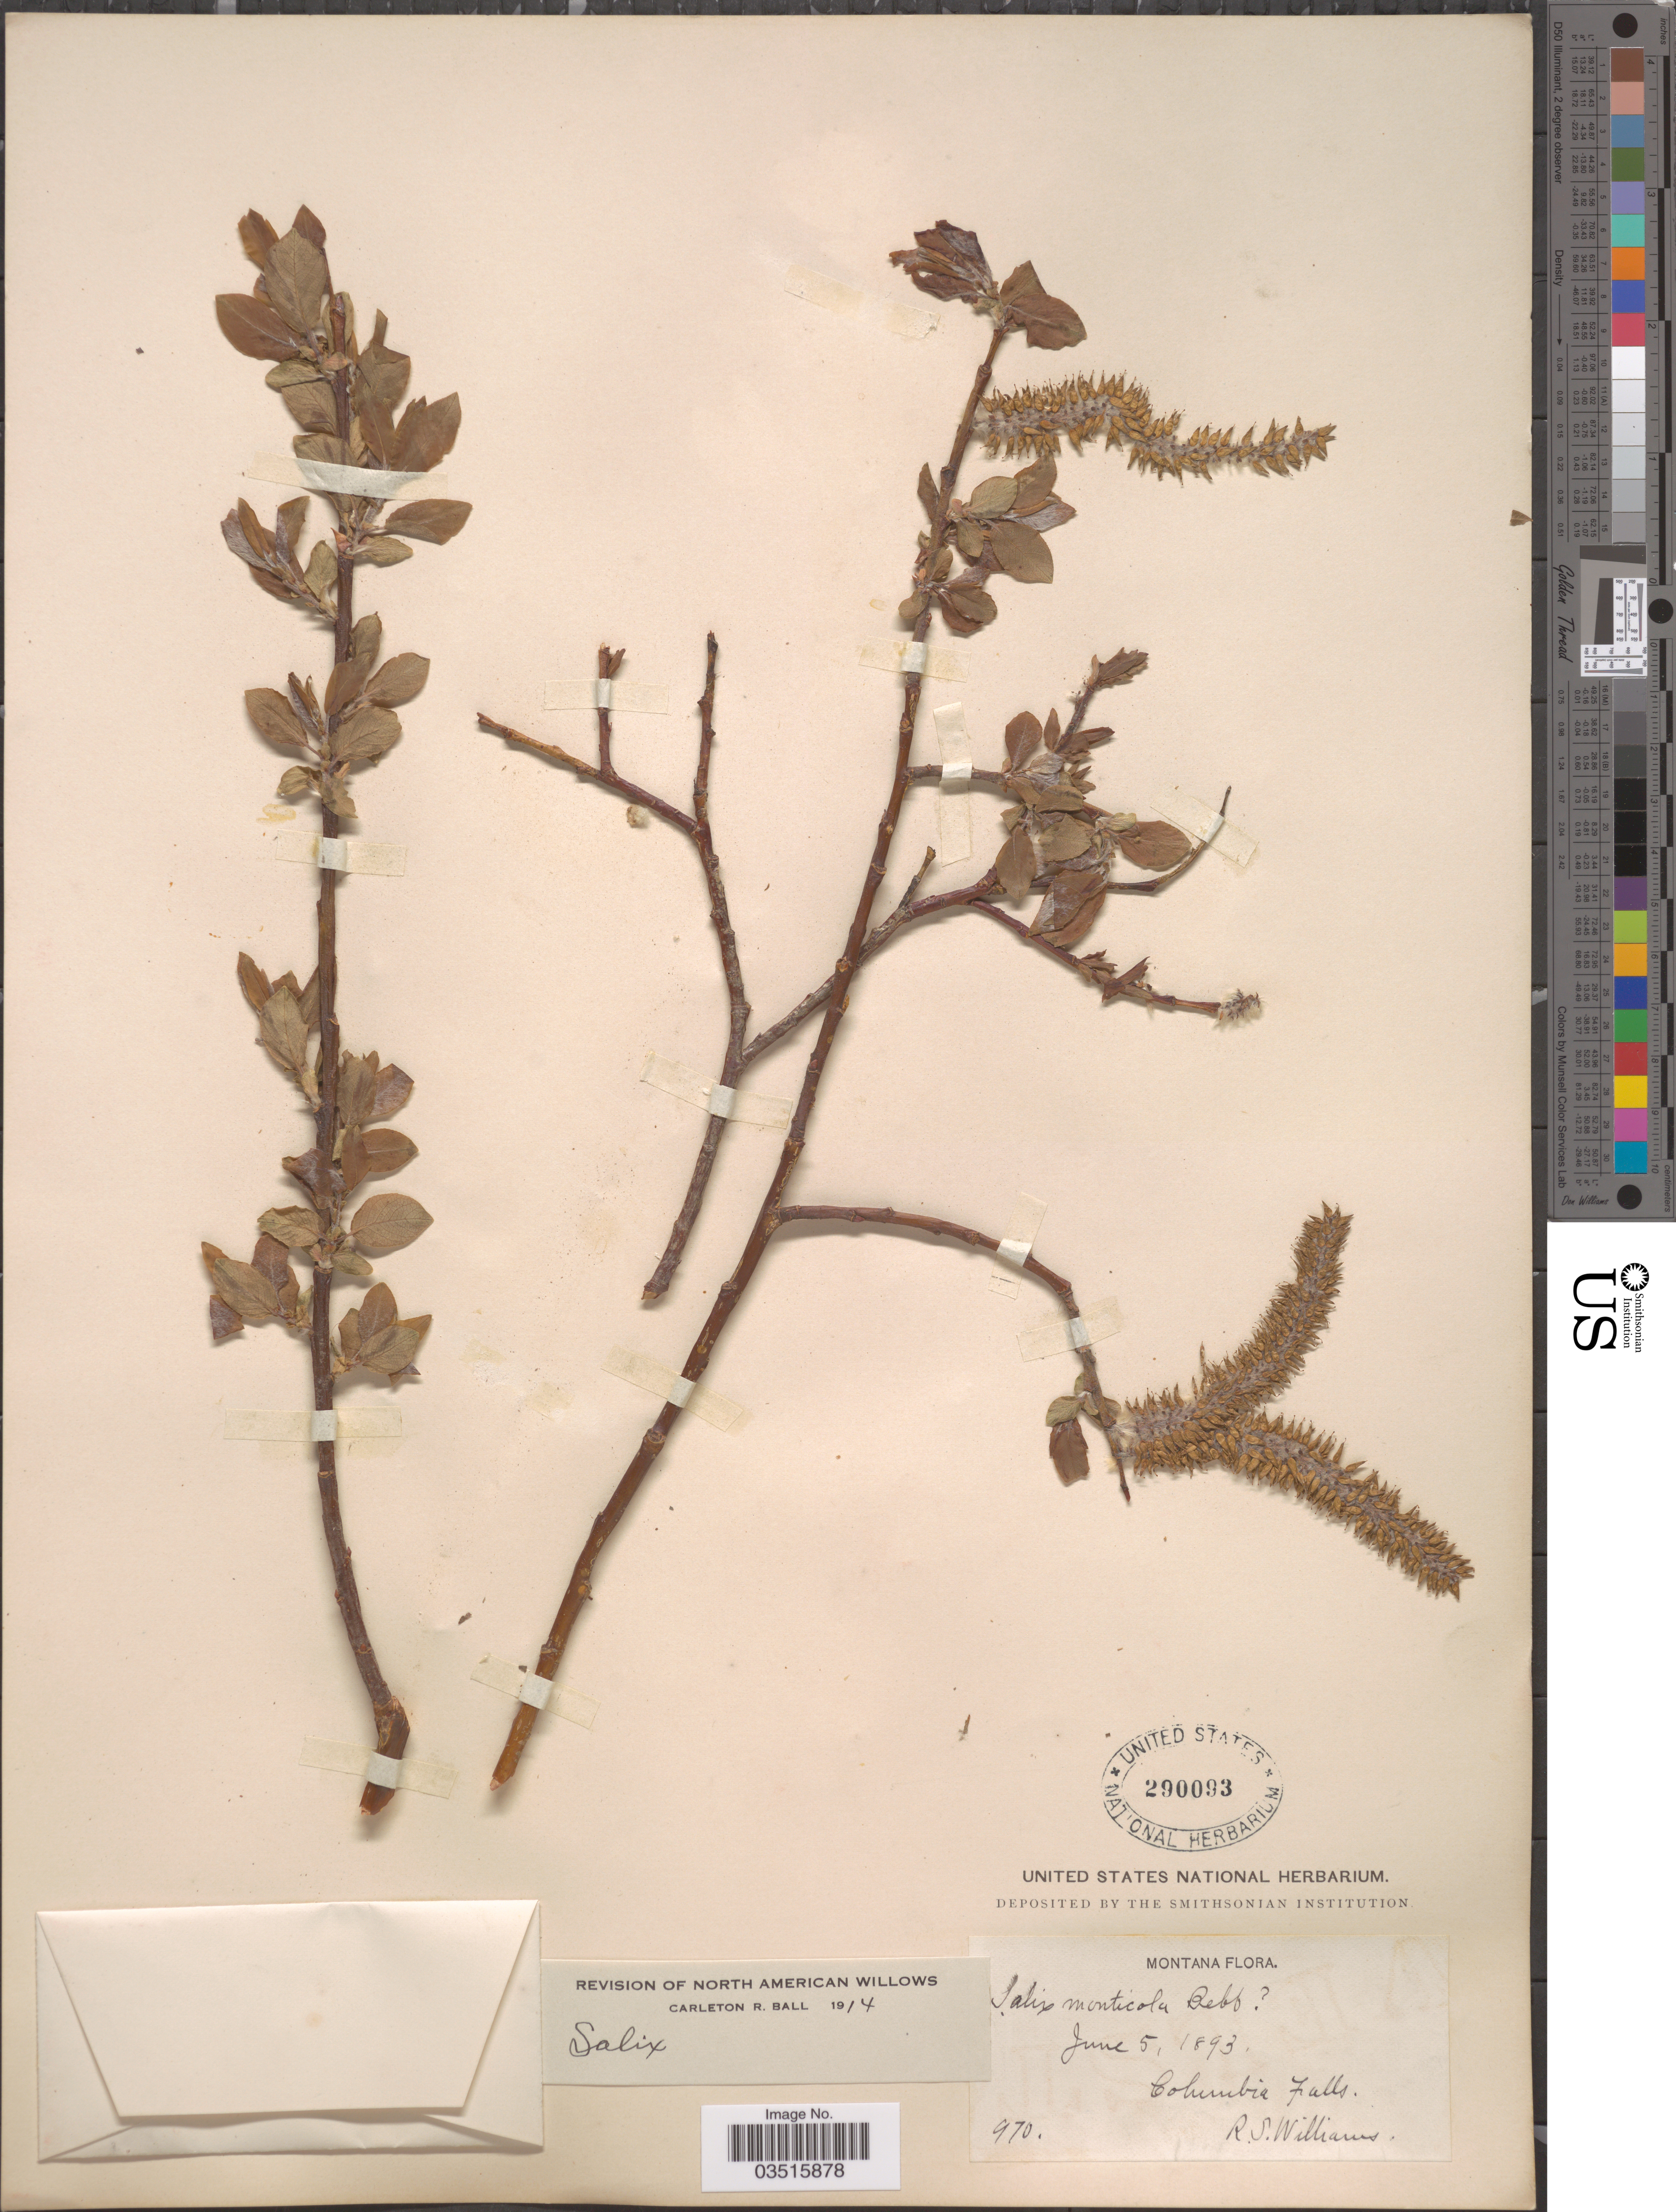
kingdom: Plantae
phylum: Tracheophyta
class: Magnoliopsida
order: Malpighiales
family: Salicaceae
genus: Salix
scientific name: Salix monticola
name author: Bebb.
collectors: R. S. Williams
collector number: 970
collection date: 1893-06-05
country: United States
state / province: Montana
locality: Columbia Falls.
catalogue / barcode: US 290093